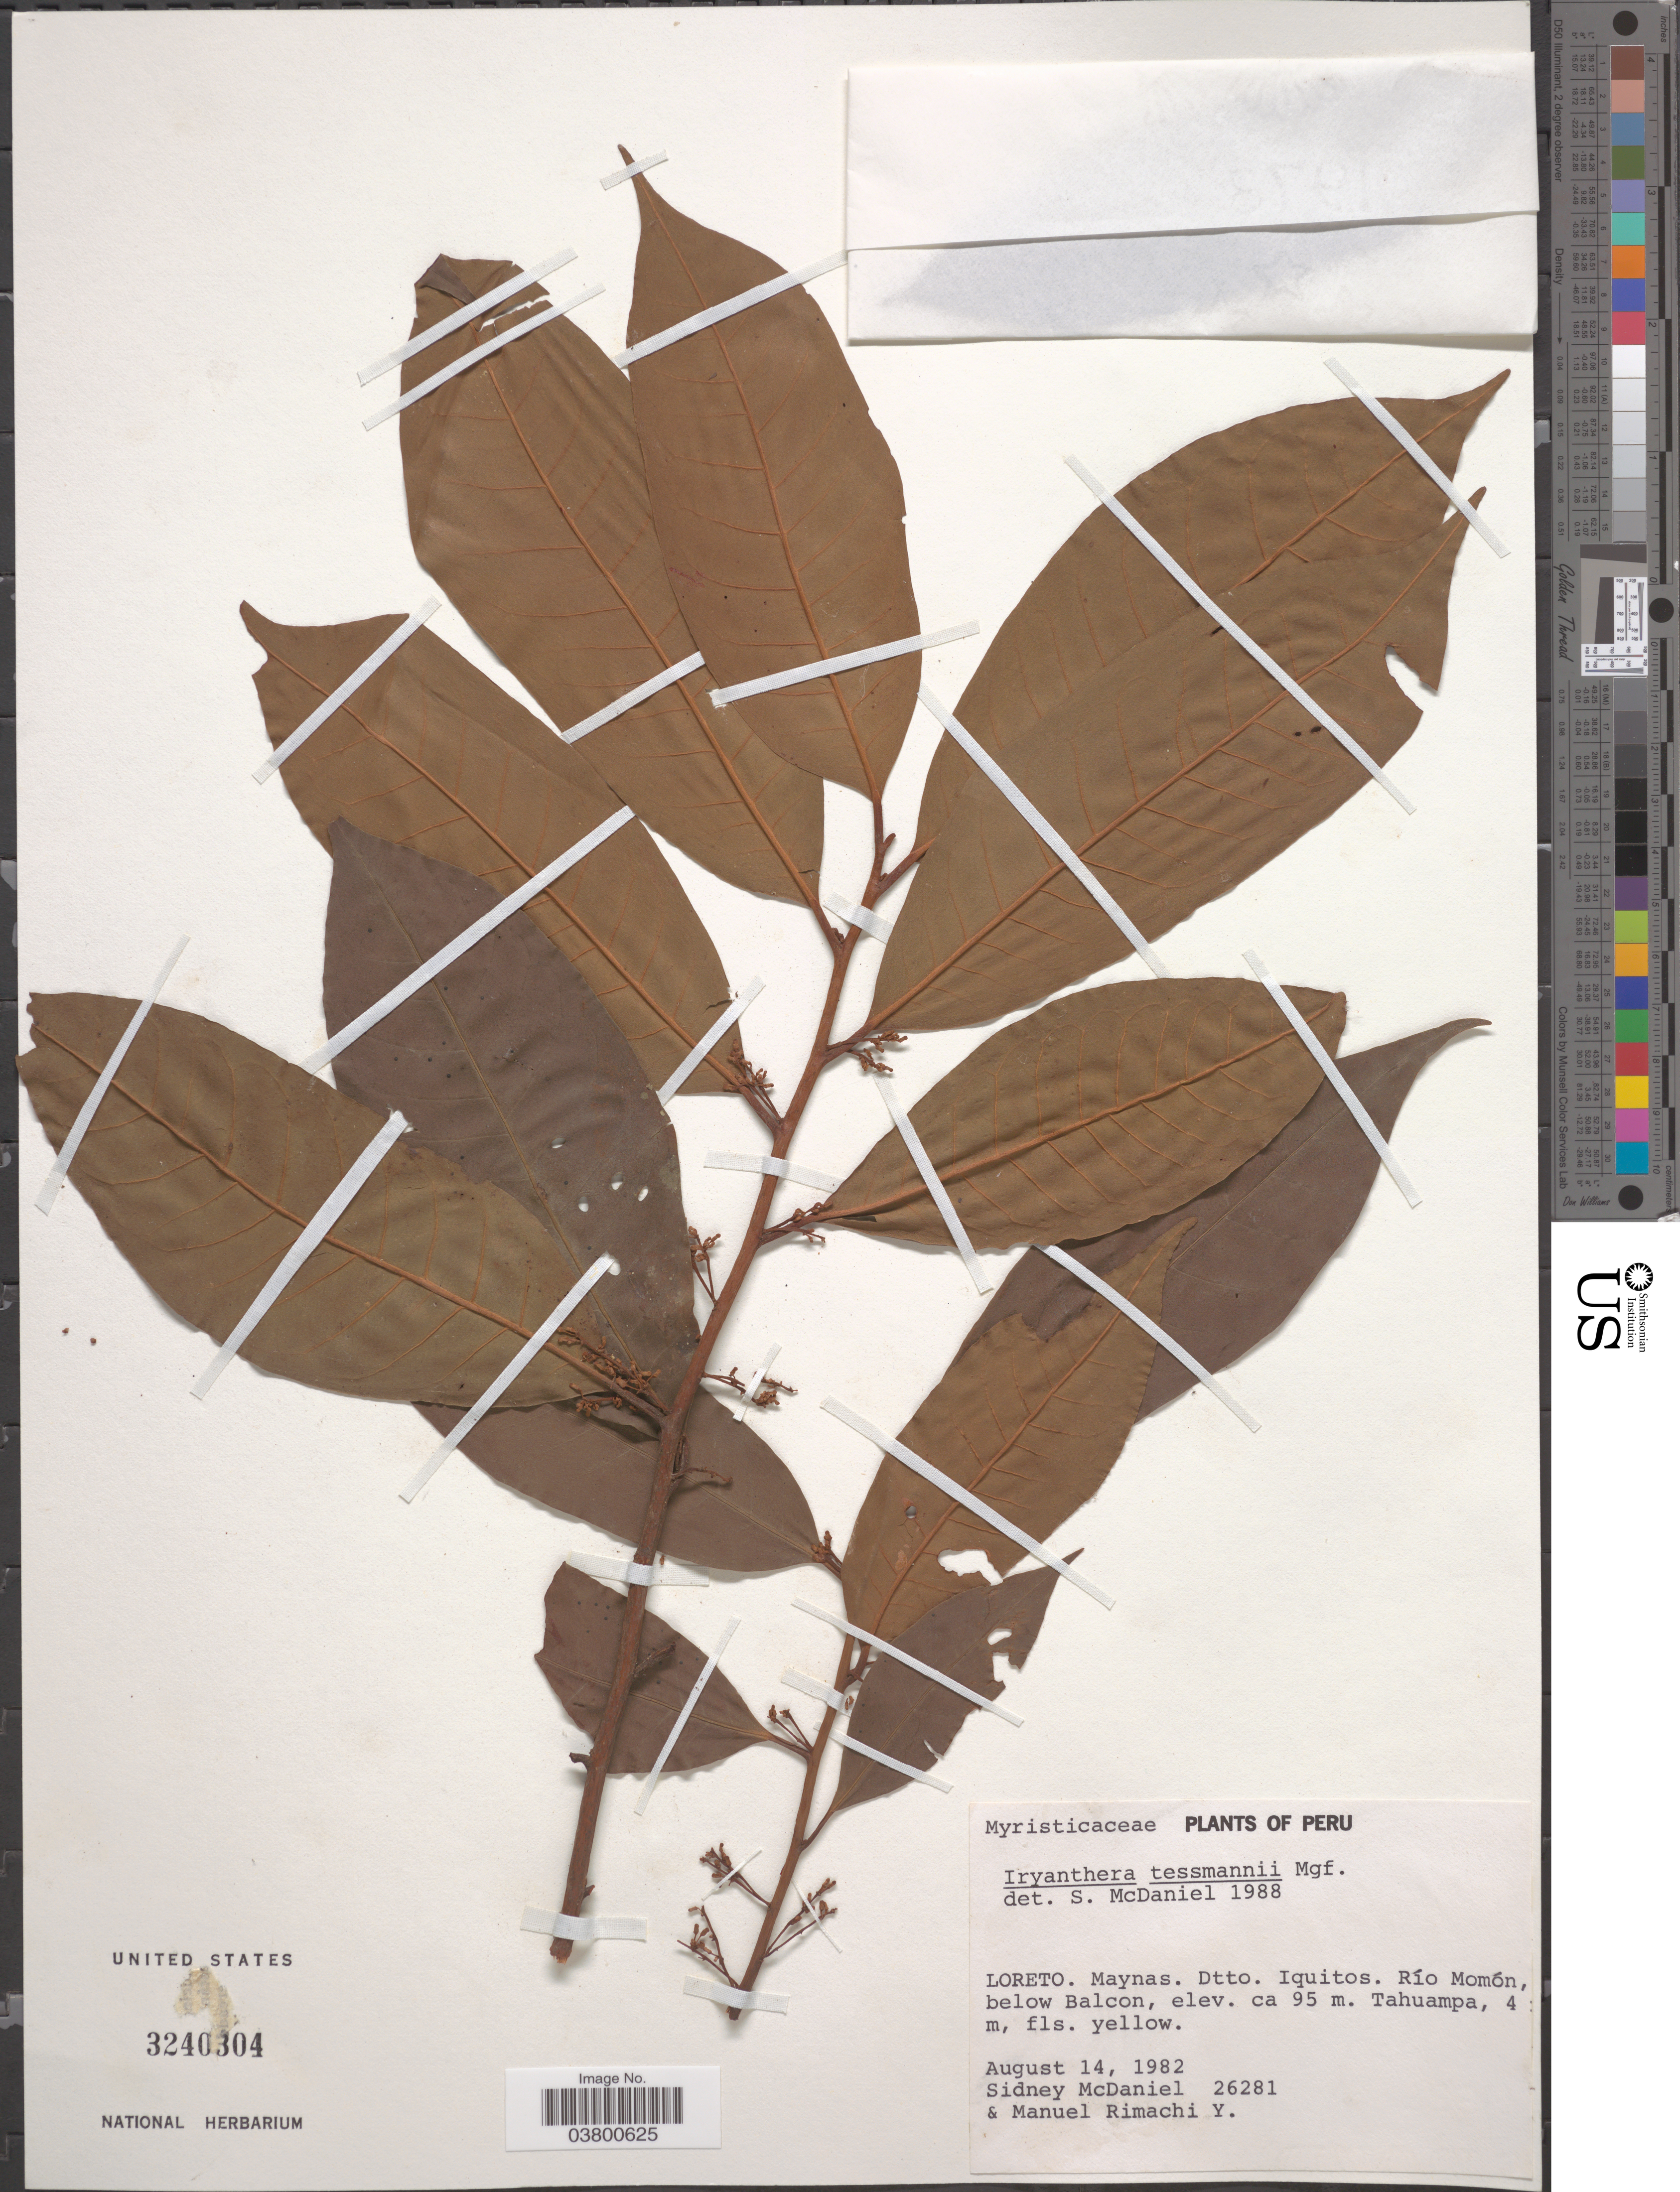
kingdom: Plantae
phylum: Tracheophyta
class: Magnoliopsida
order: Magnoliales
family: Myristicaceae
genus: Iryanthera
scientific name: Iryanthera tessmannii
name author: Markgr.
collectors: S. McDaniel & M. Rimachi Y.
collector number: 26281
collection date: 1982-08-14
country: Peru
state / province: Loreto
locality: Maynas. Dtto. Iquitos. Río Momón, below Balcon, Tahuampa.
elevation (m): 95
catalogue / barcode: US 3240304